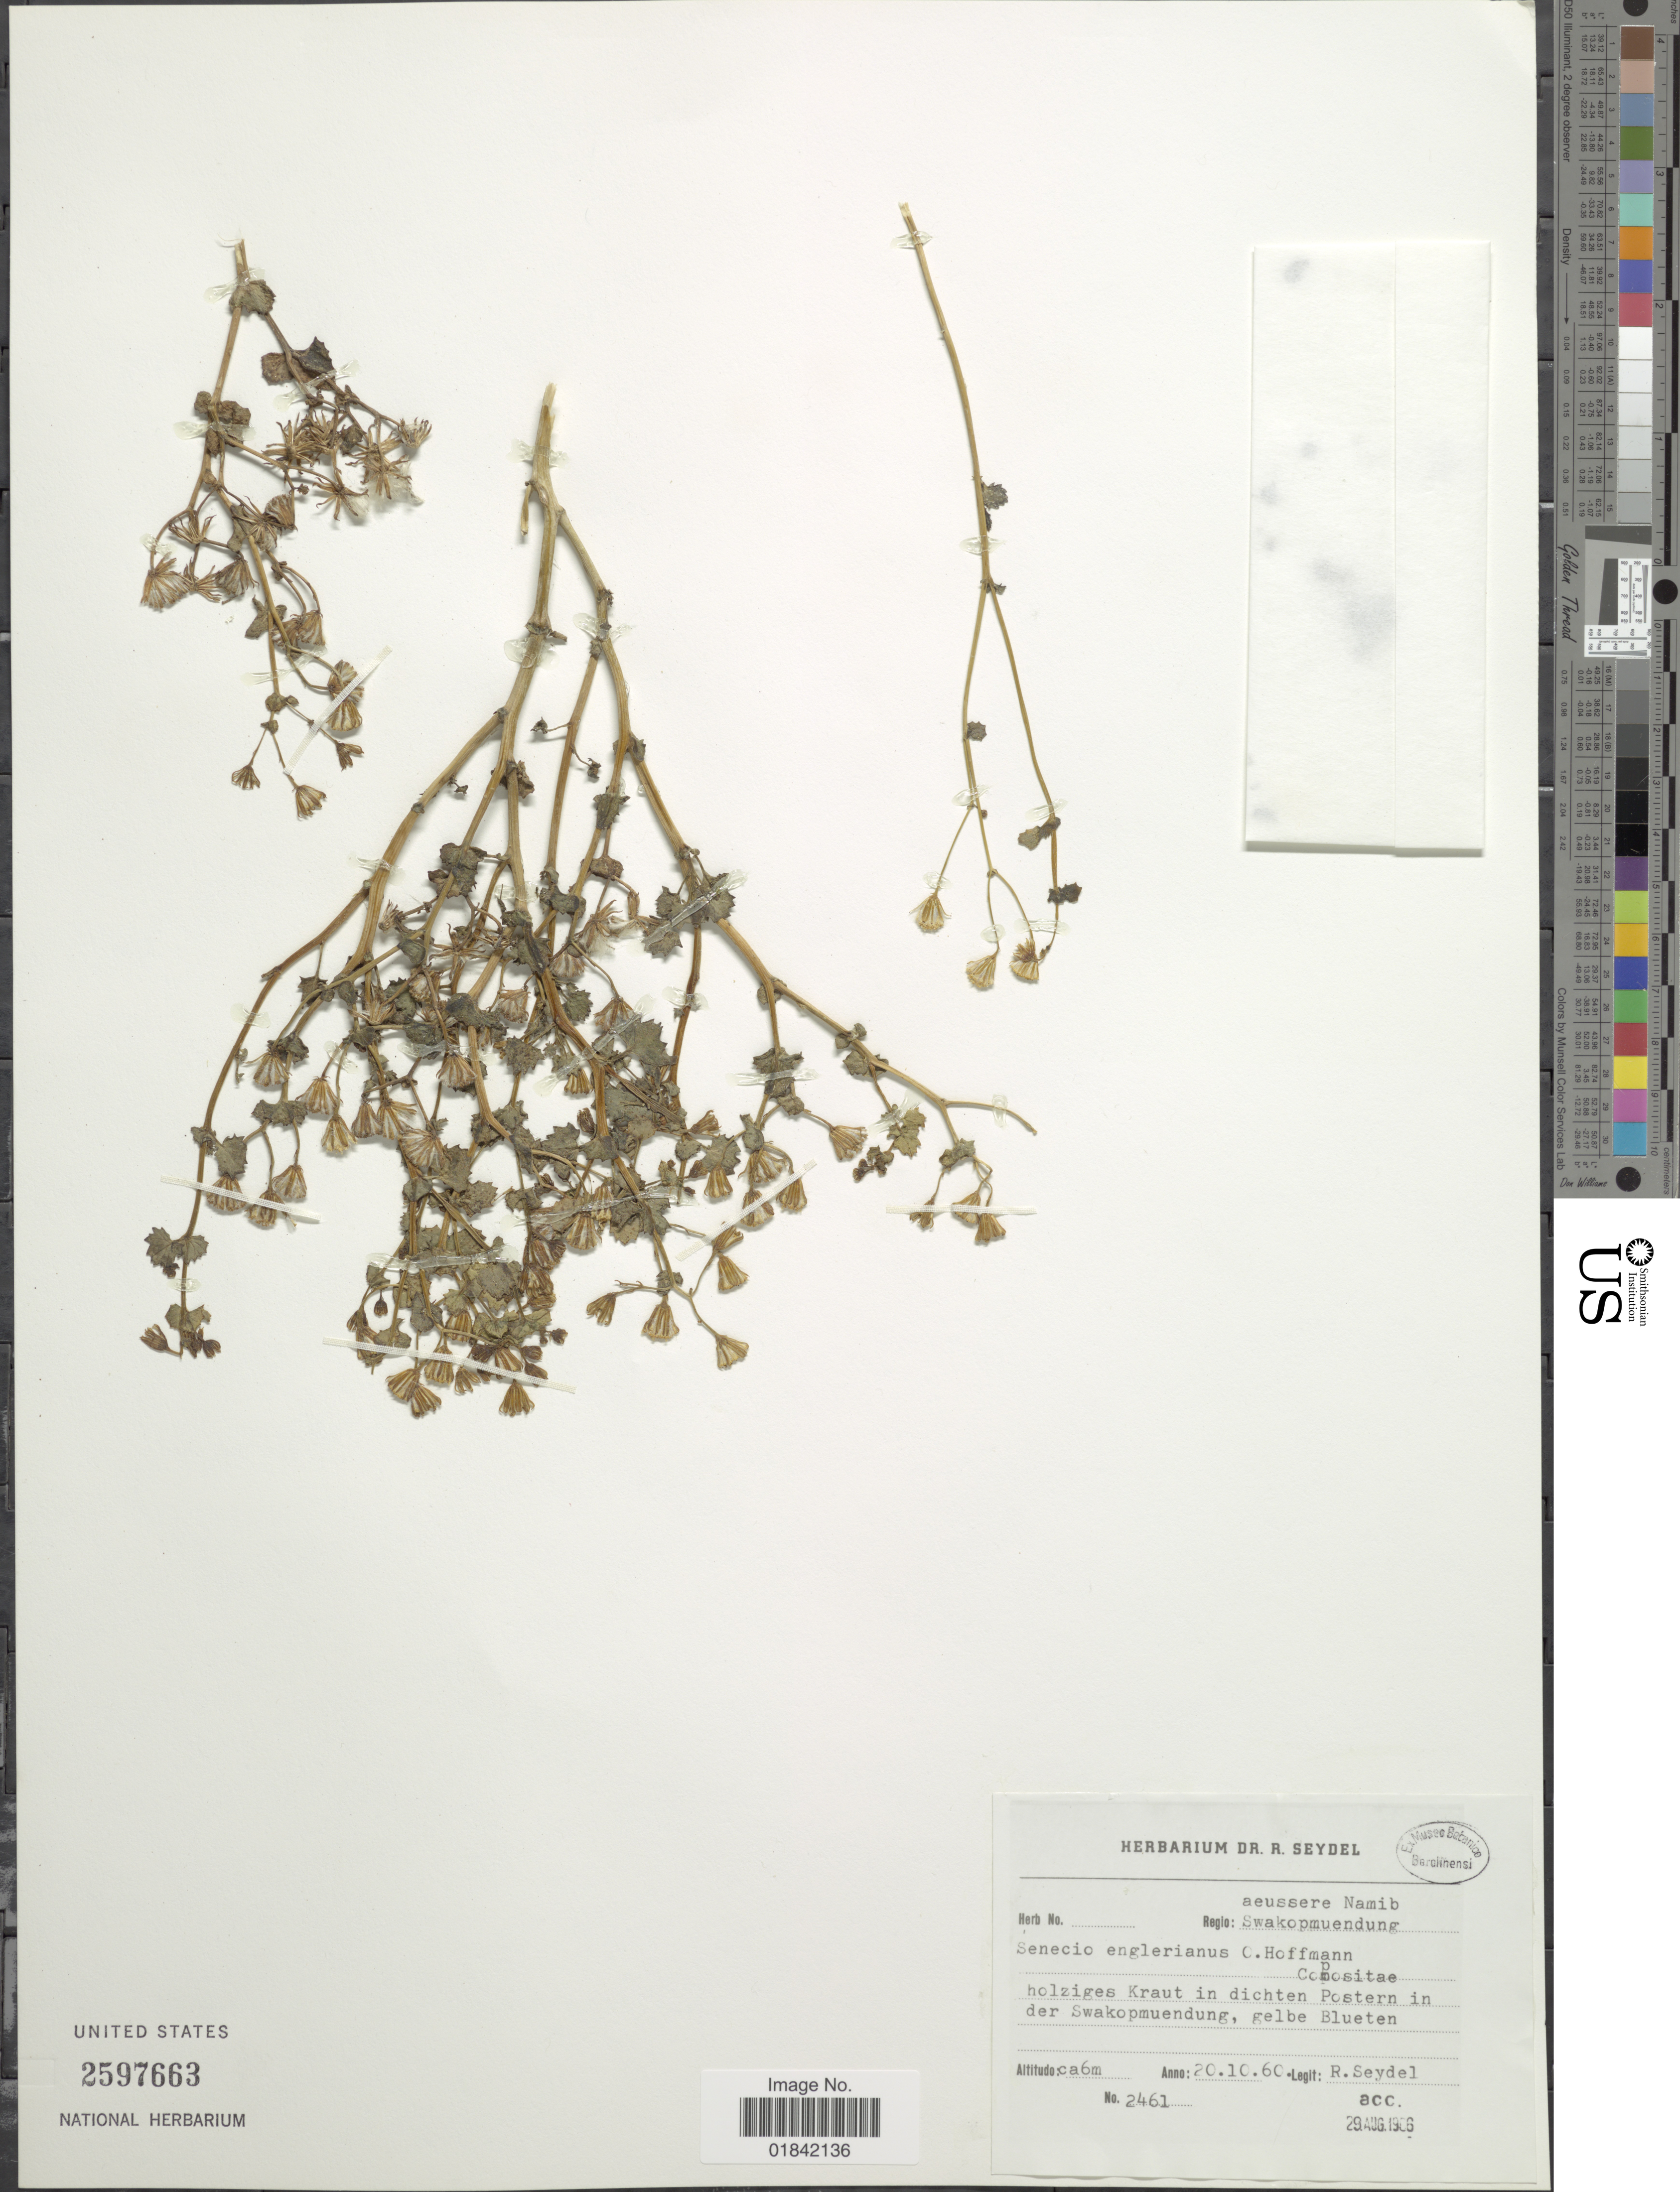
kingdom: Plantae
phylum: Tracheophyta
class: Magnoliopsida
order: Asterales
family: Asteraceae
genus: Senecio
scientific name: Senecio engleranus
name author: O. Hoffm.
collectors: R. Seydel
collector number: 2461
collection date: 1906-08-28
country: Namibia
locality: Aeussere Namib Swakopmuendung, holziges Kraut in dichten Postern in der Swakopmuendung, gelbe Blueten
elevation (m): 6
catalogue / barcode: US 2597663